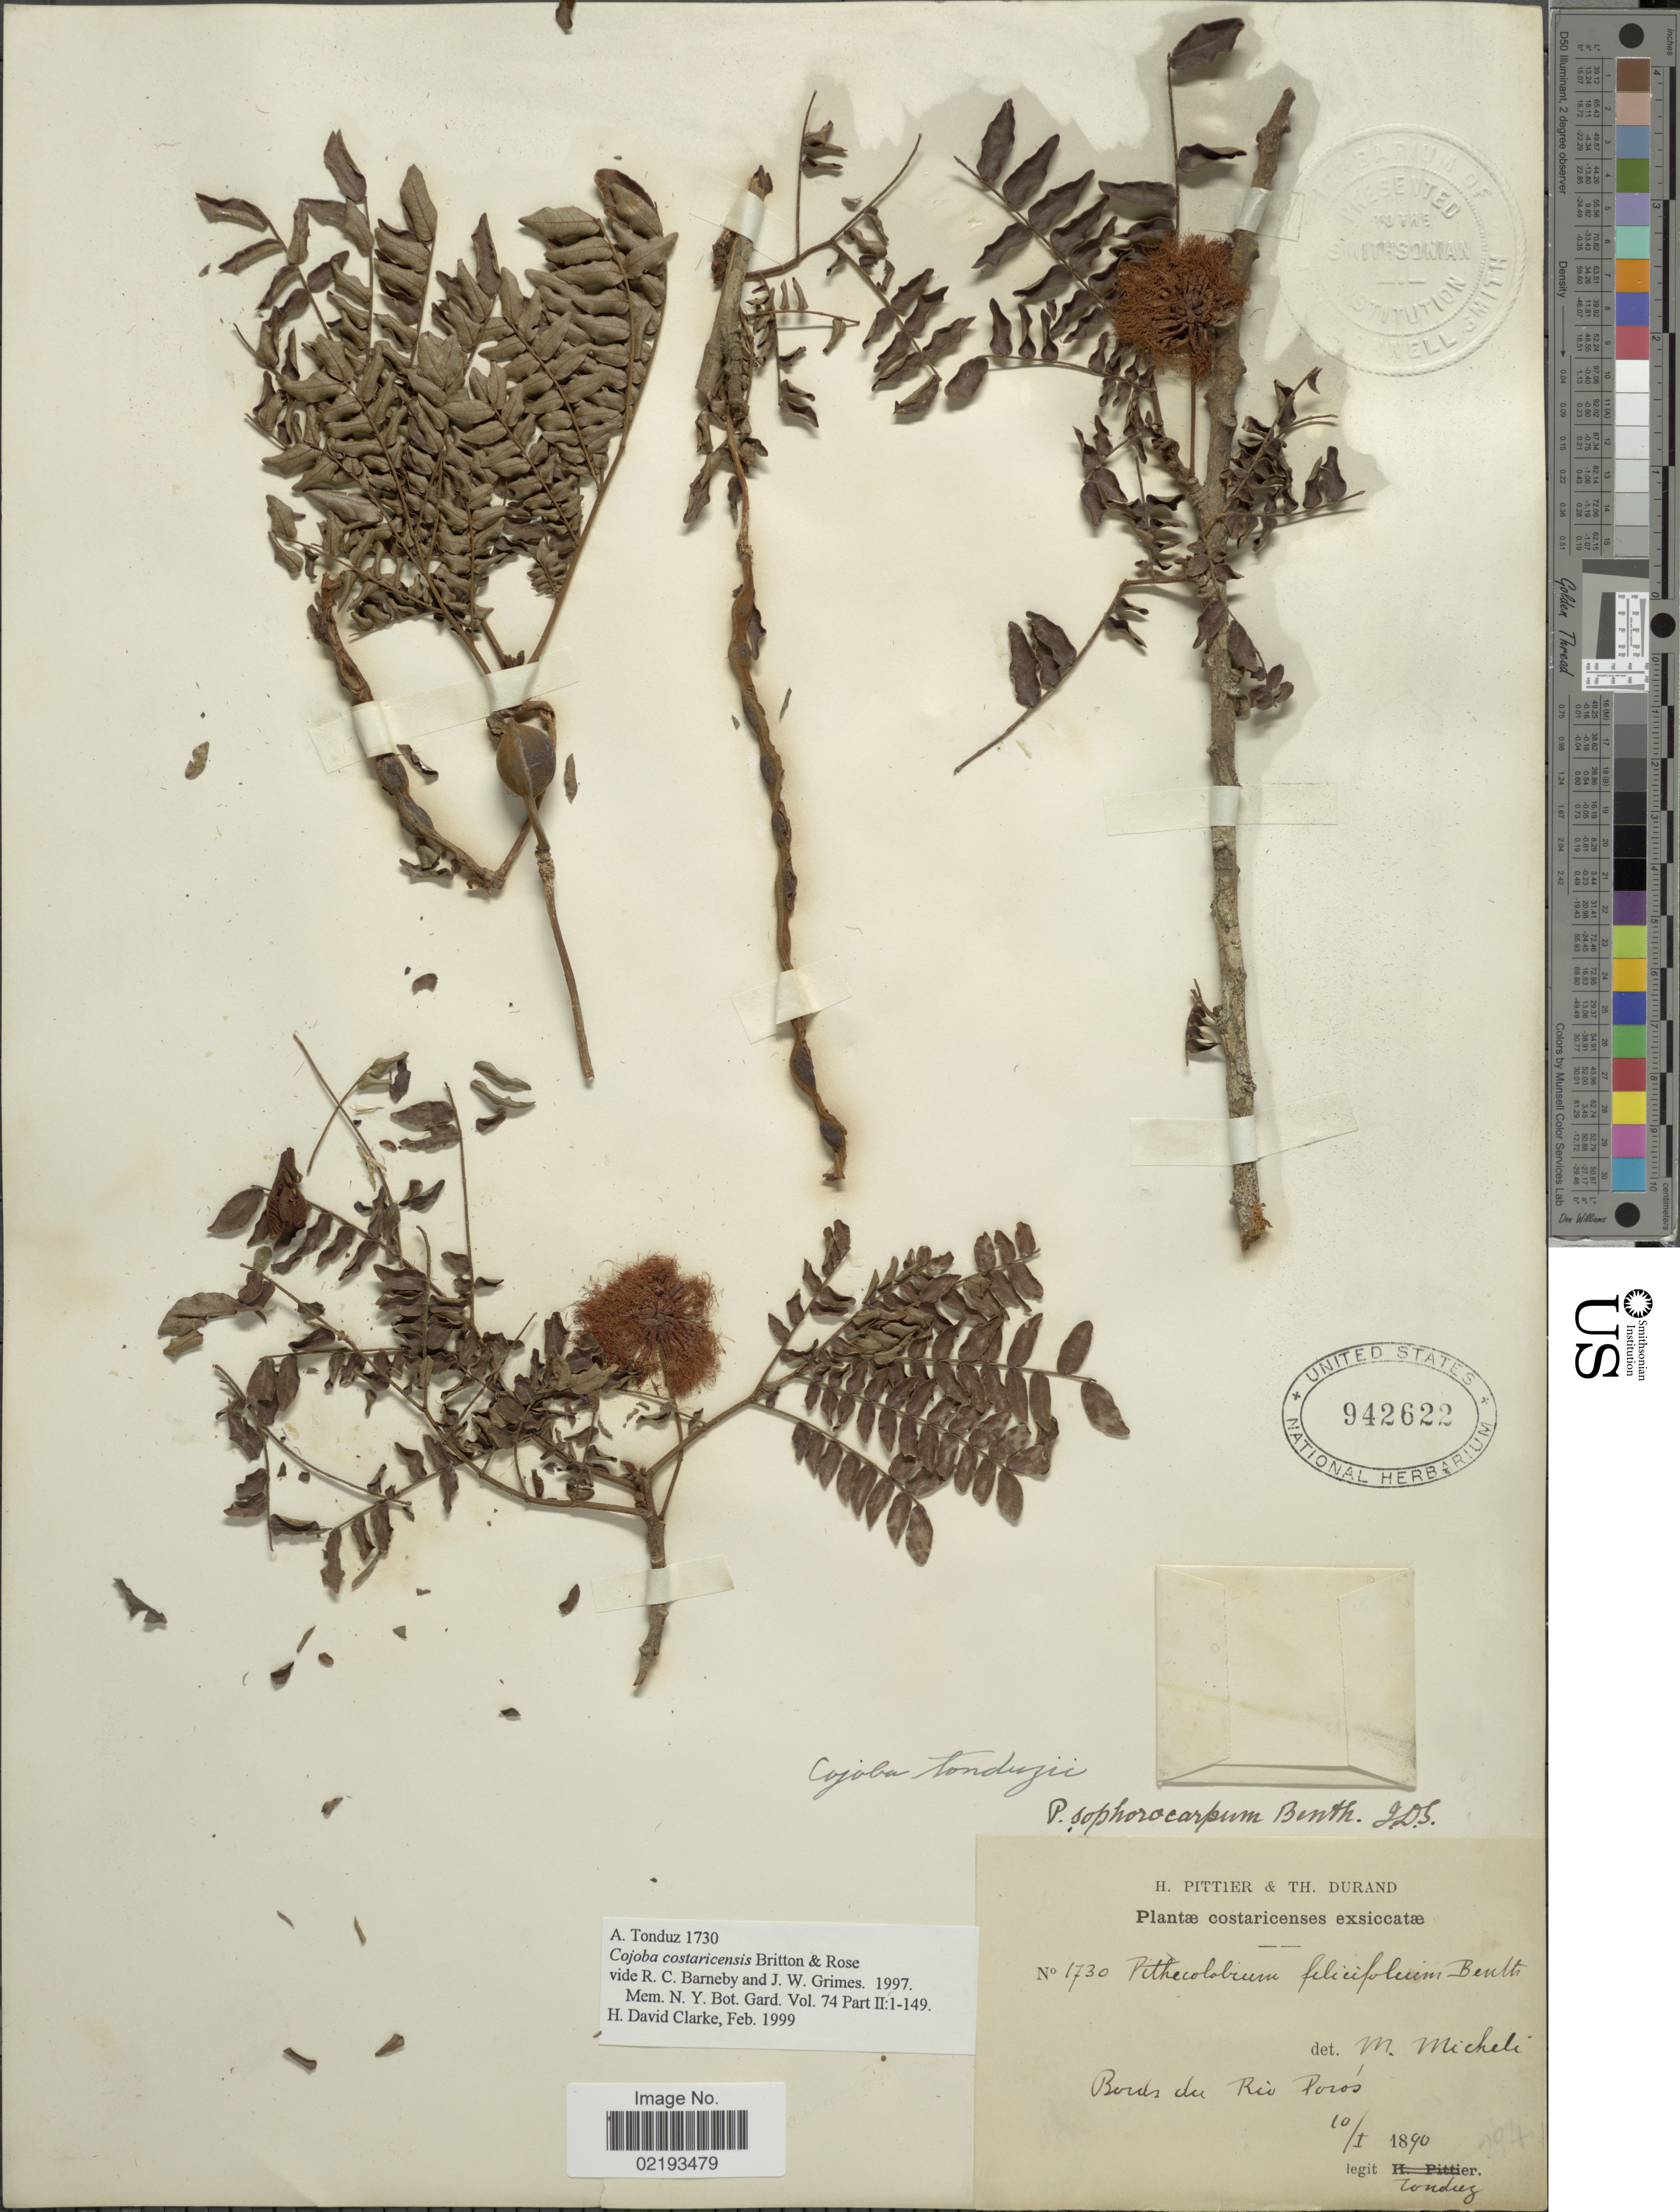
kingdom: Plantae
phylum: Tracheophyta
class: Magnoliopsida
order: Fabales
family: Fabaceae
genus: Cojoba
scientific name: Cojoba costaricensis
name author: Britton & Rose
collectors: A. Tonduz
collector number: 1730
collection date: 1890-01-10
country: Costa Rica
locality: Bords du Rio Pocos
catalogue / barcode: US 942622